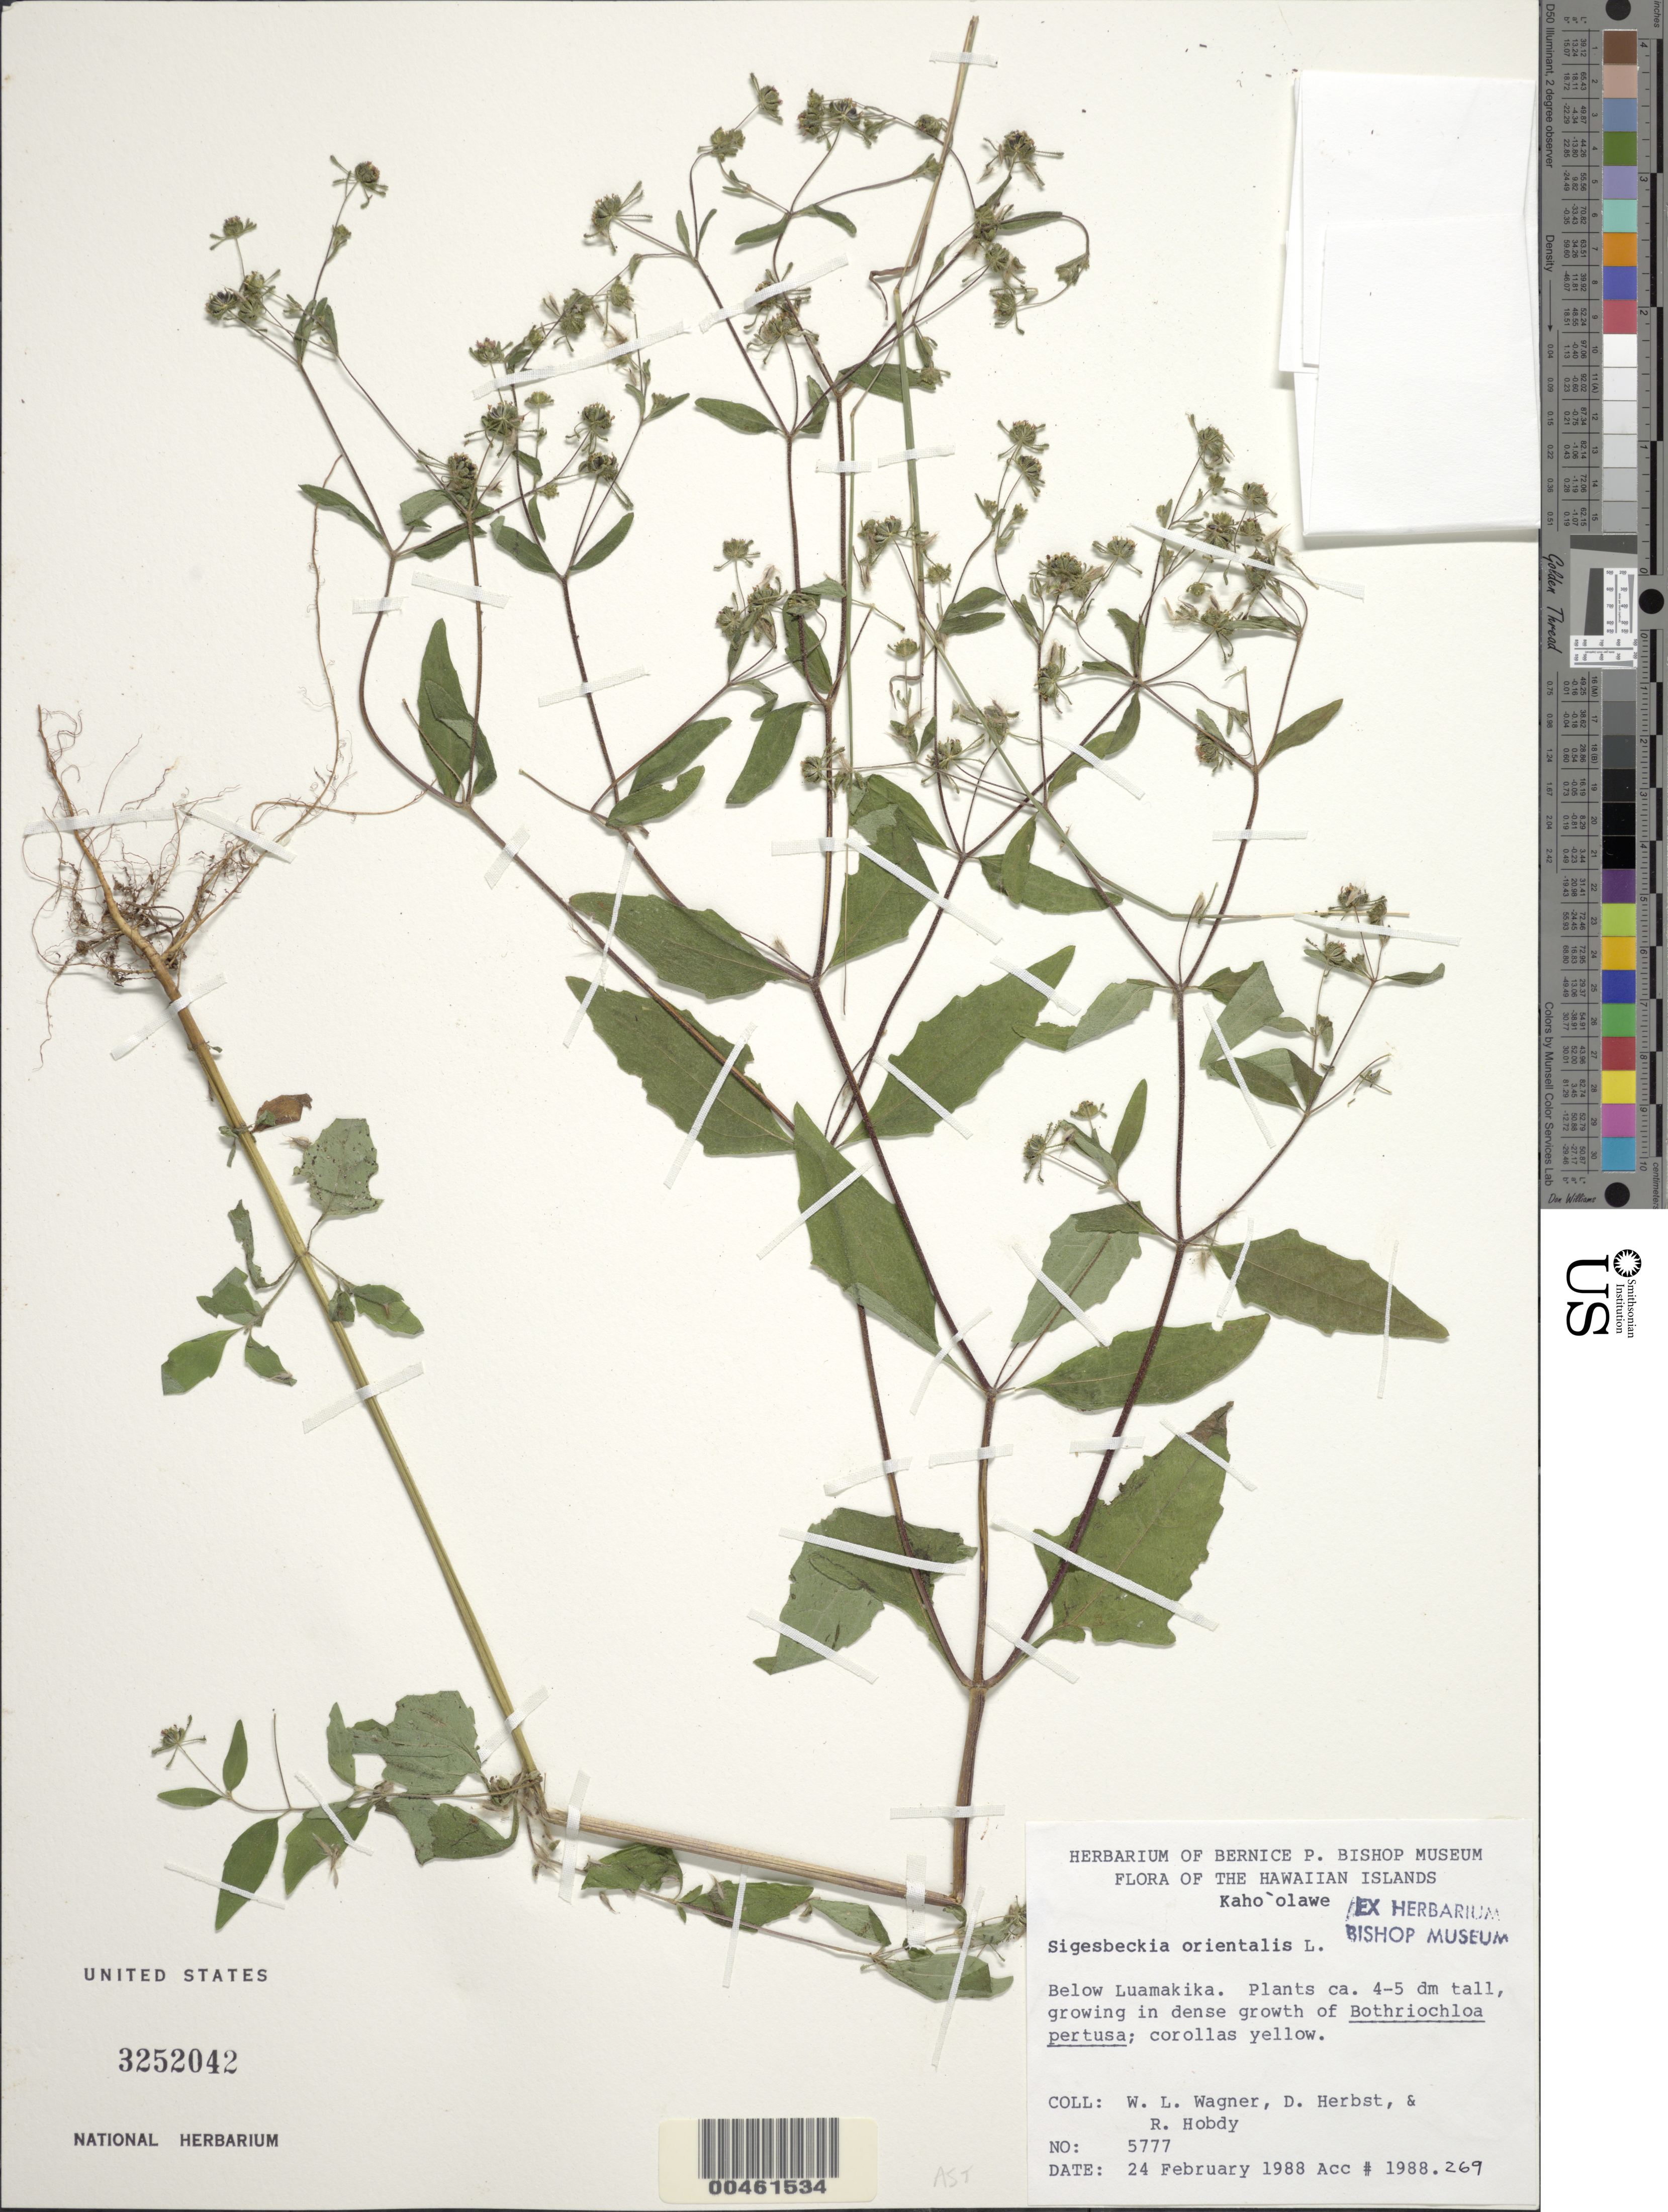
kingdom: Plantae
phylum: Tracheophyta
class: Magnoliopsida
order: Asterales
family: Asteraceae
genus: Sigesbeckia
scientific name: Sigesbeckia orientalis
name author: L.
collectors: W. L. Wagner, D. R. Herbst & R. Hobdy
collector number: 5777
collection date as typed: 24 Feb 1988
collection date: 1988-02-24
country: United States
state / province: Hawaii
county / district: Maui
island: Kaho'olawe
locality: Below Luamakika, Kaho'olawe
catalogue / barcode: US 3252042